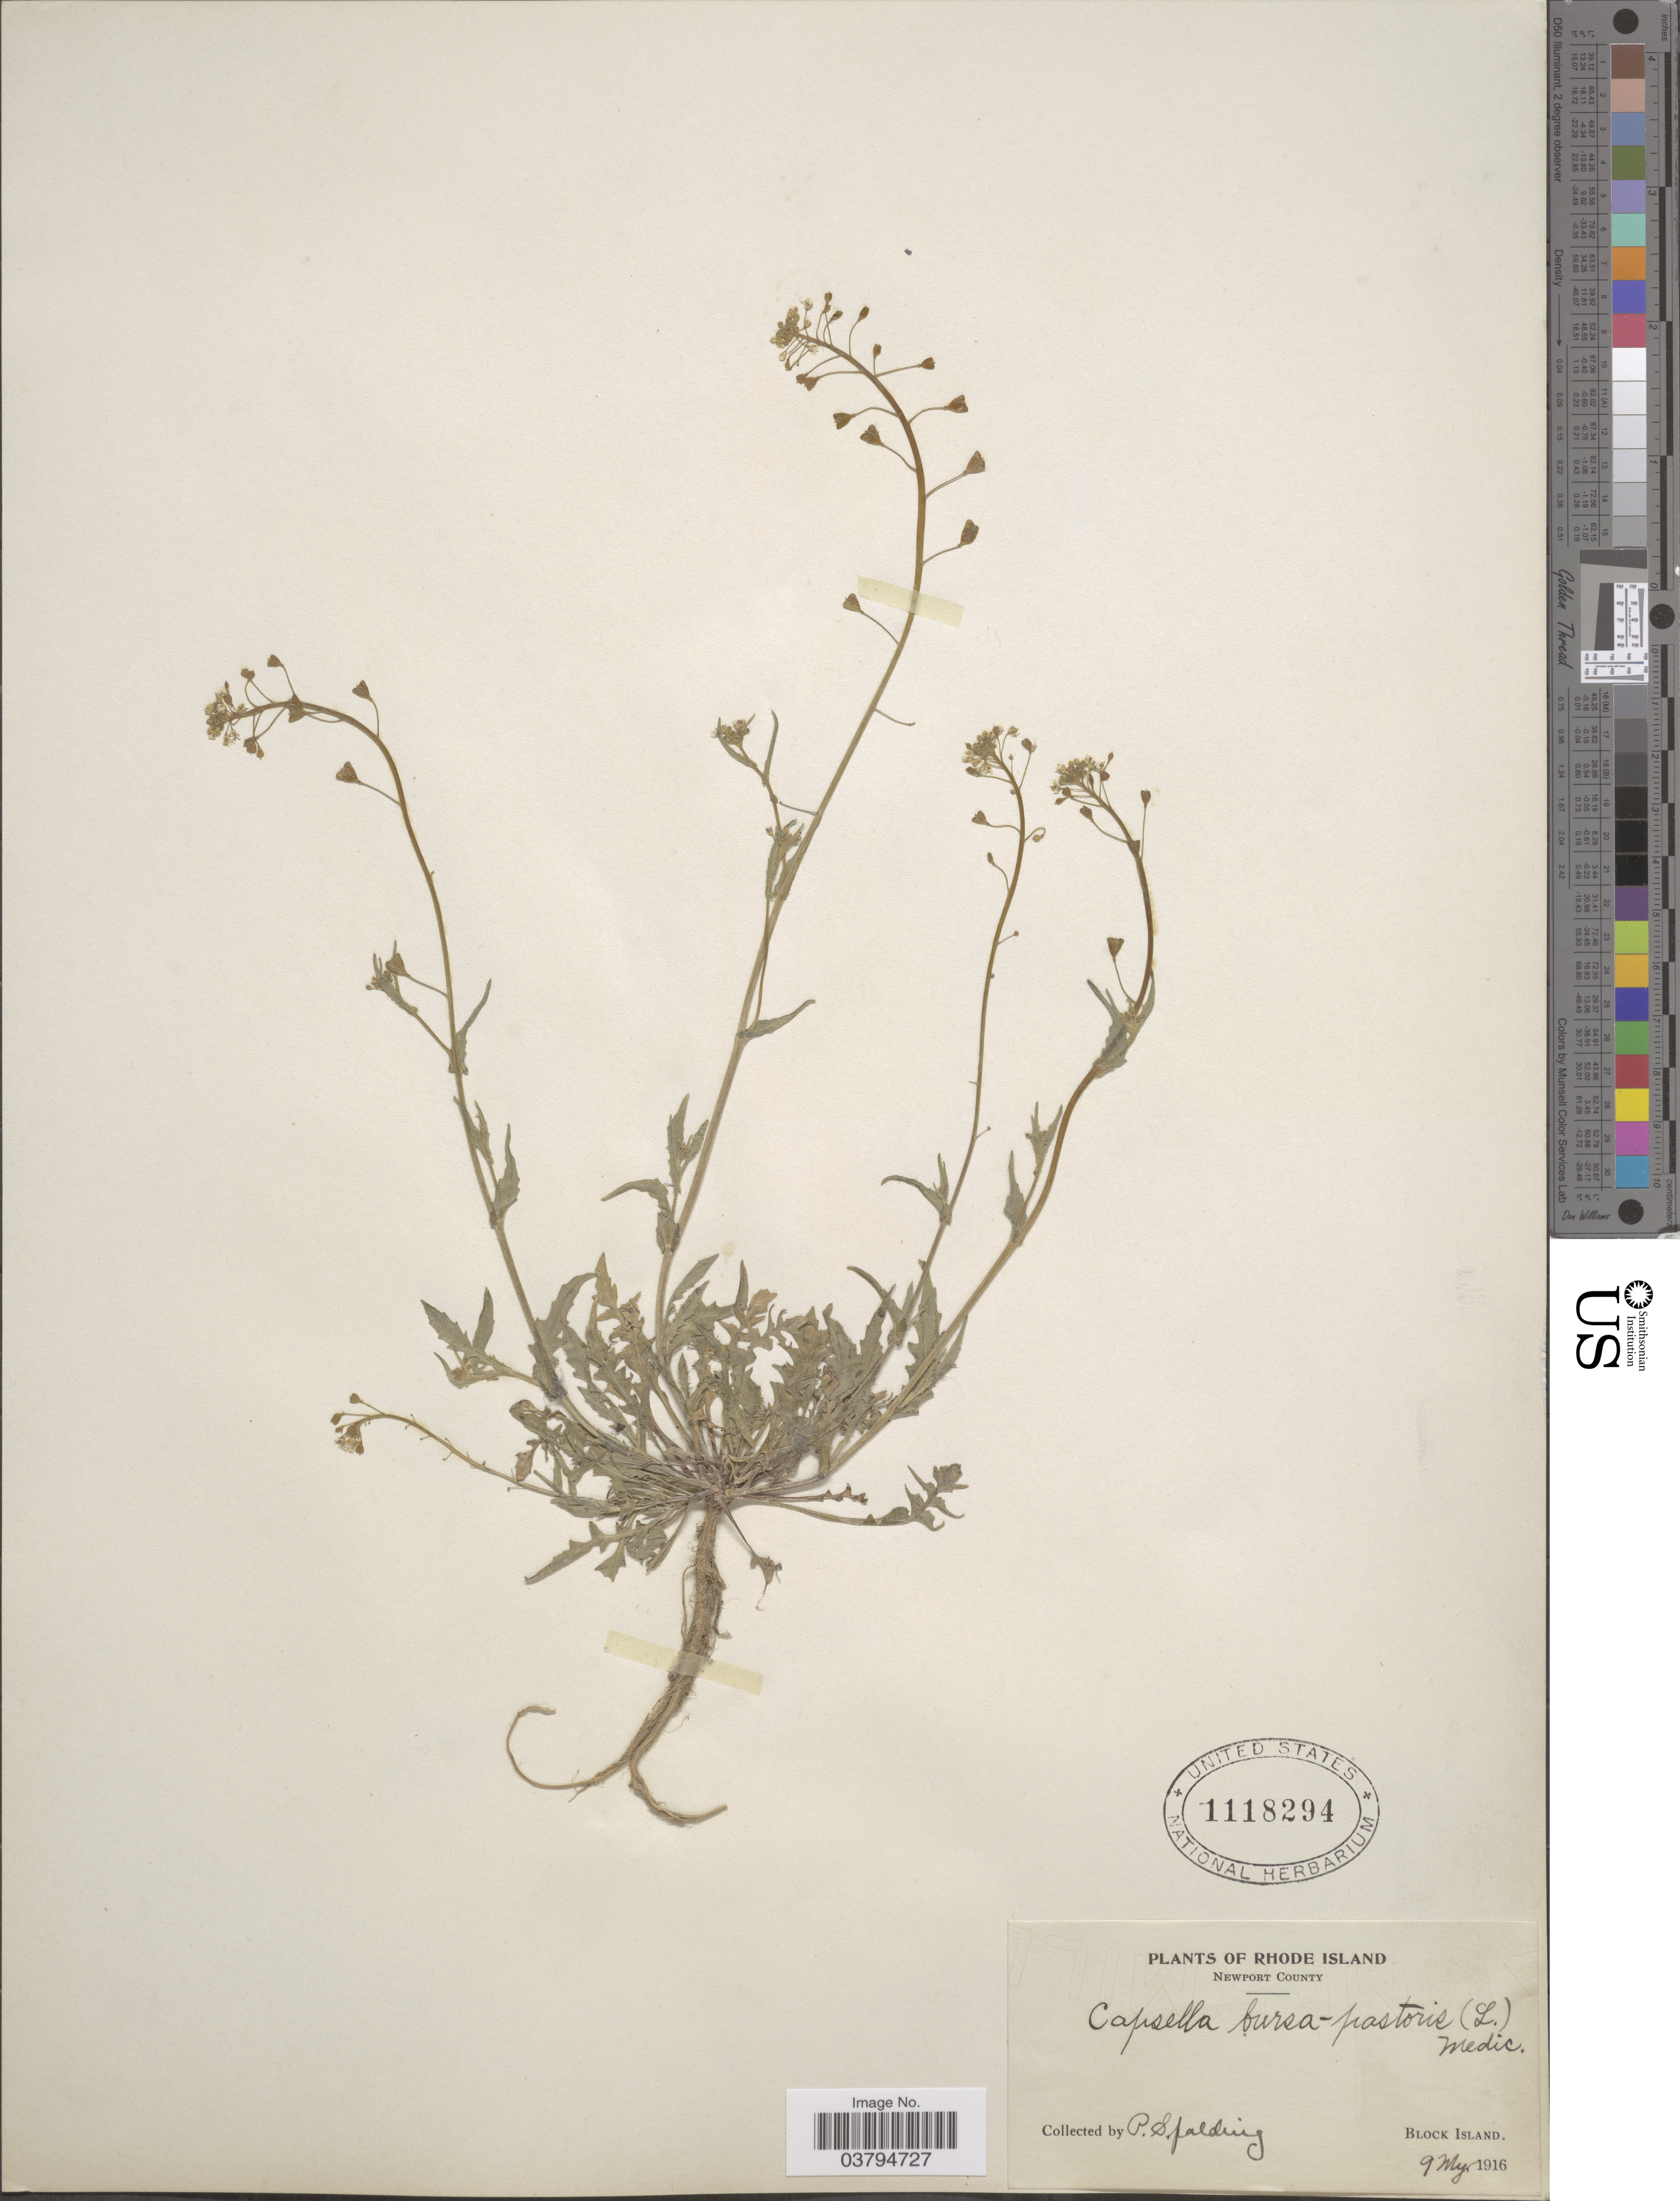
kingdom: Plantae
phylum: Tracheophyta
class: Magnoliopsida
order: Brassicales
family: Brassicaceae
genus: Capsella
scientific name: Capsella bursa-pastoris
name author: (L.) Medik.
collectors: P. Spalding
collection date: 1916-05-09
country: United States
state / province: Rhode Island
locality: Newport County. Block Island.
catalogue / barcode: US 1118294